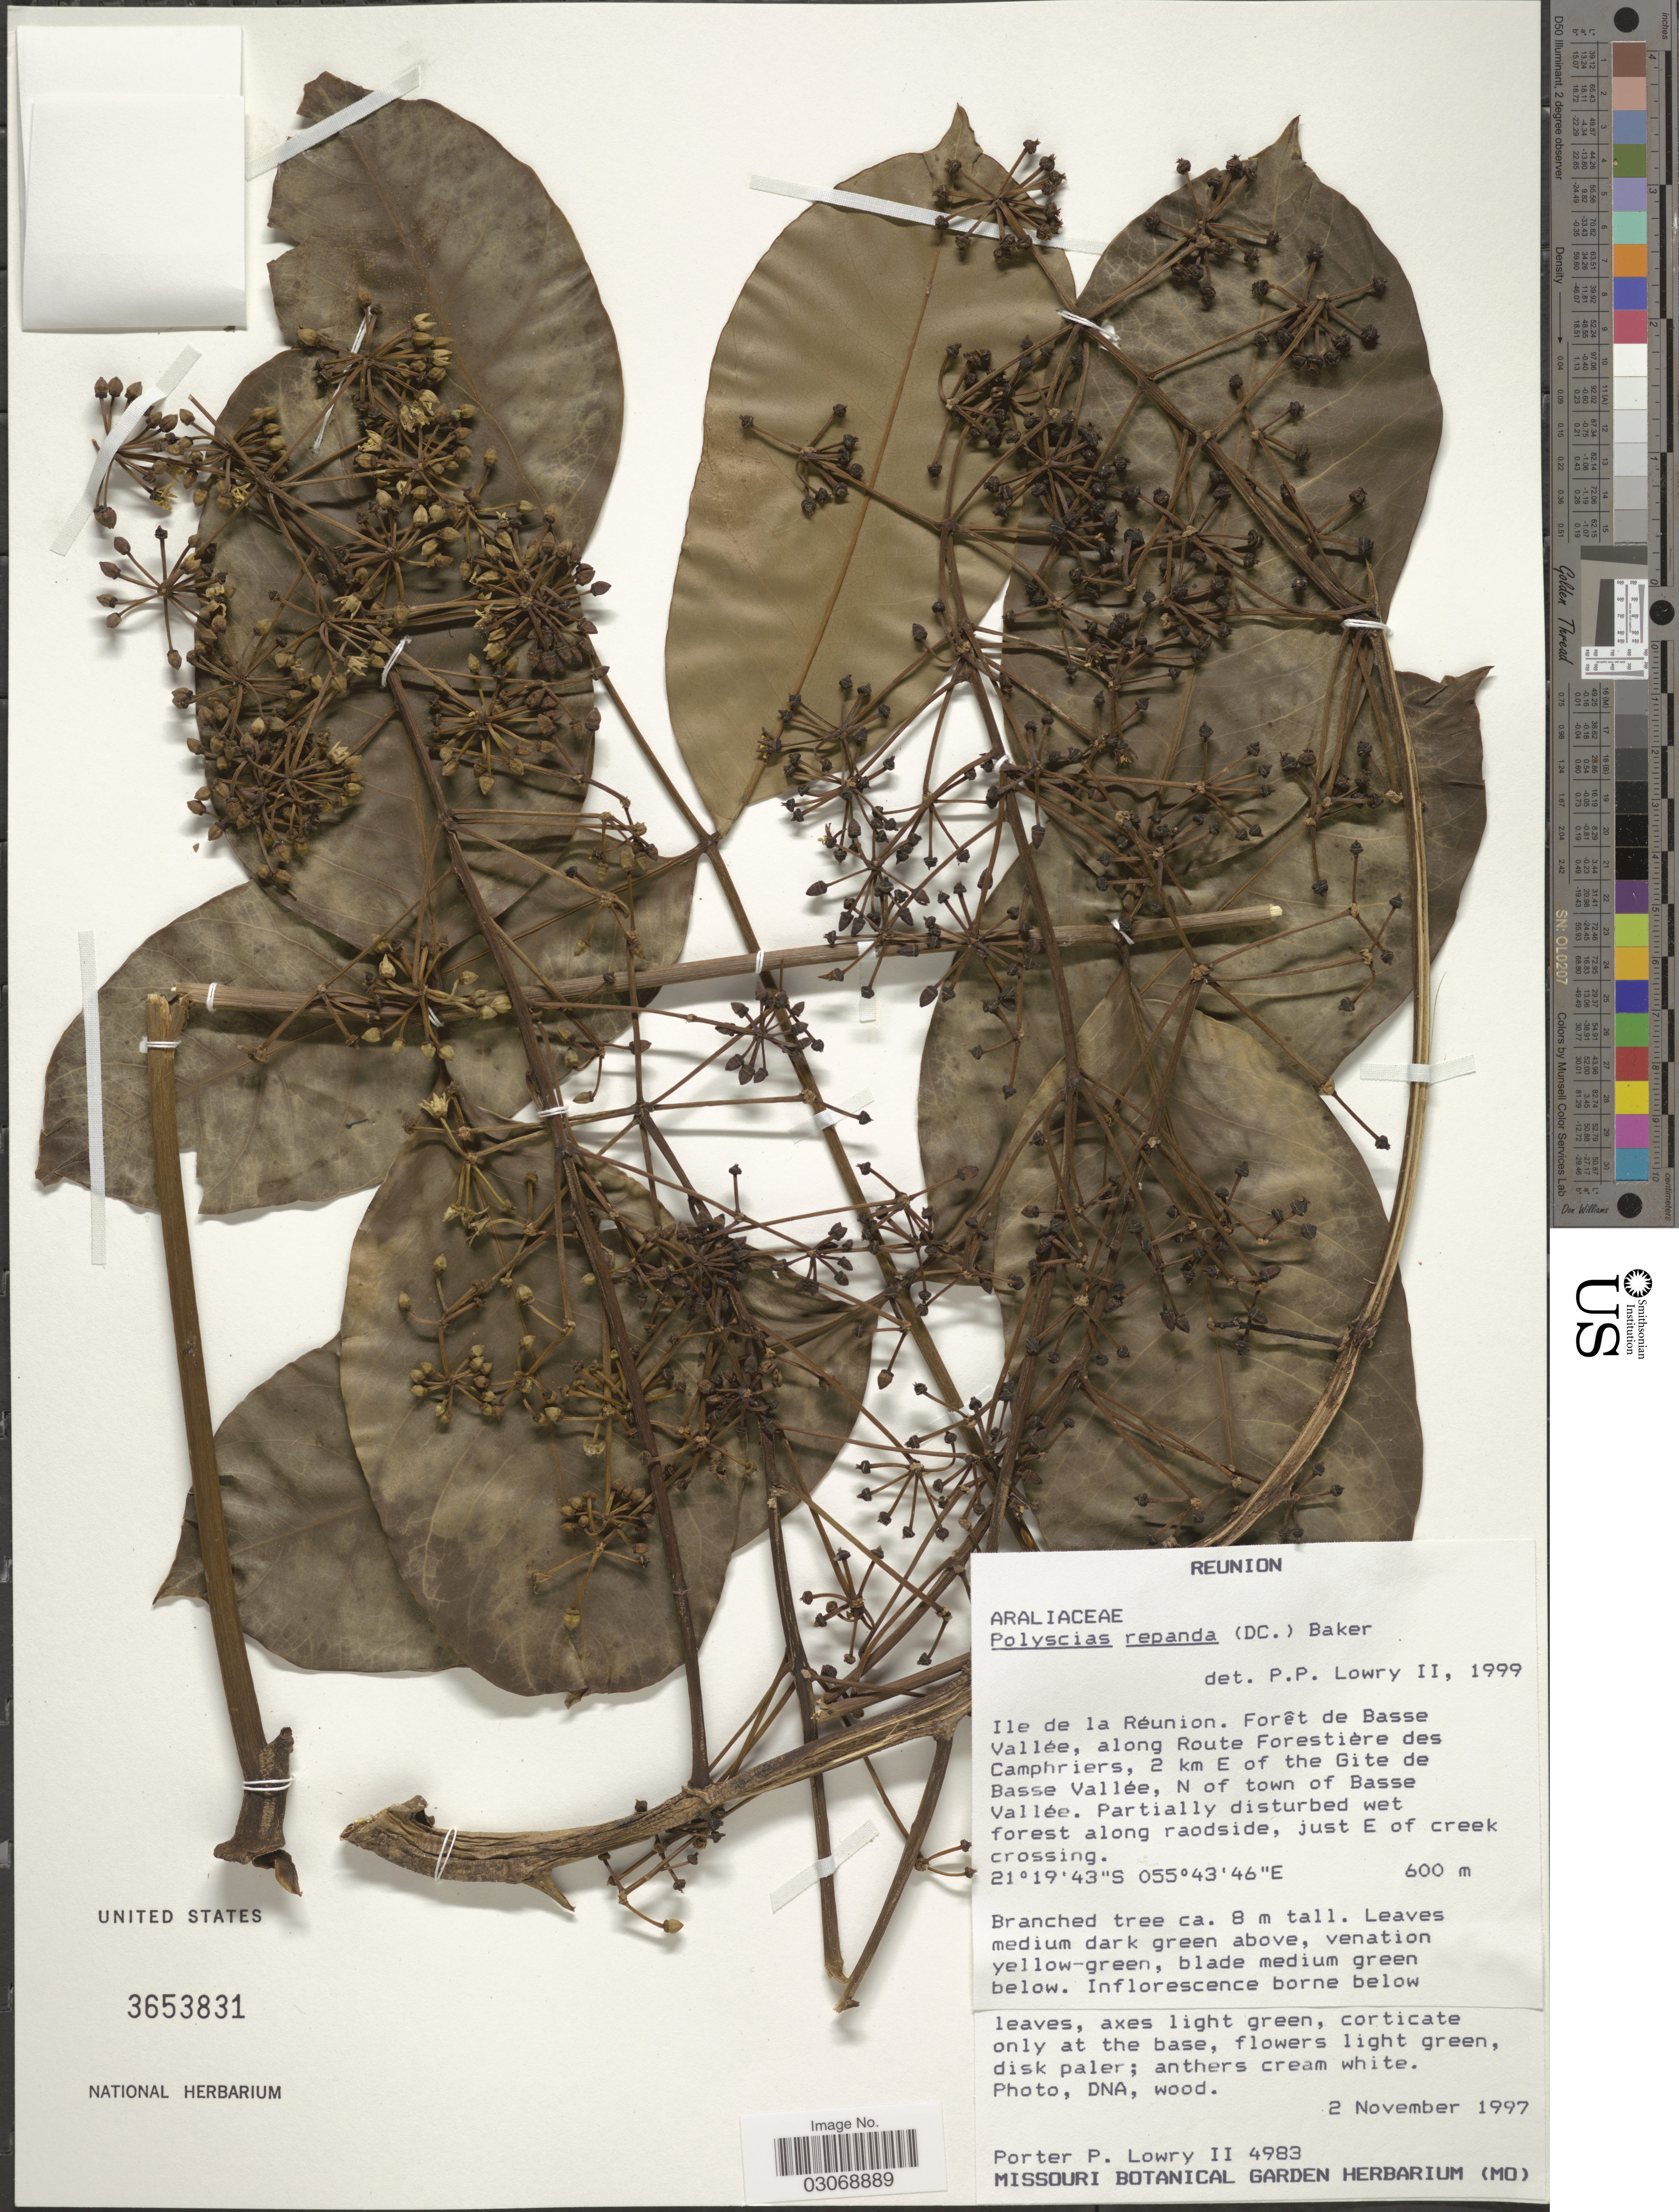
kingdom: Plantae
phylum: Tracheophyta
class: Magnoliopsida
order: Apiales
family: Araliaceae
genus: Polyscias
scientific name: Polyscias repanda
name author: (DC.) Baker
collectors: P. P. Lowry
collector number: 4983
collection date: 1997-11-02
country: Reunion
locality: Ile de la Réunion. Forêt de Basse Vallée, along Route Forestière des Camphriers, 2 km E of the Gite de Basse Vallée, N of town of Basse Vallée. Along roadside, just E of creek crossing.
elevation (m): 600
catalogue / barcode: US 3653831